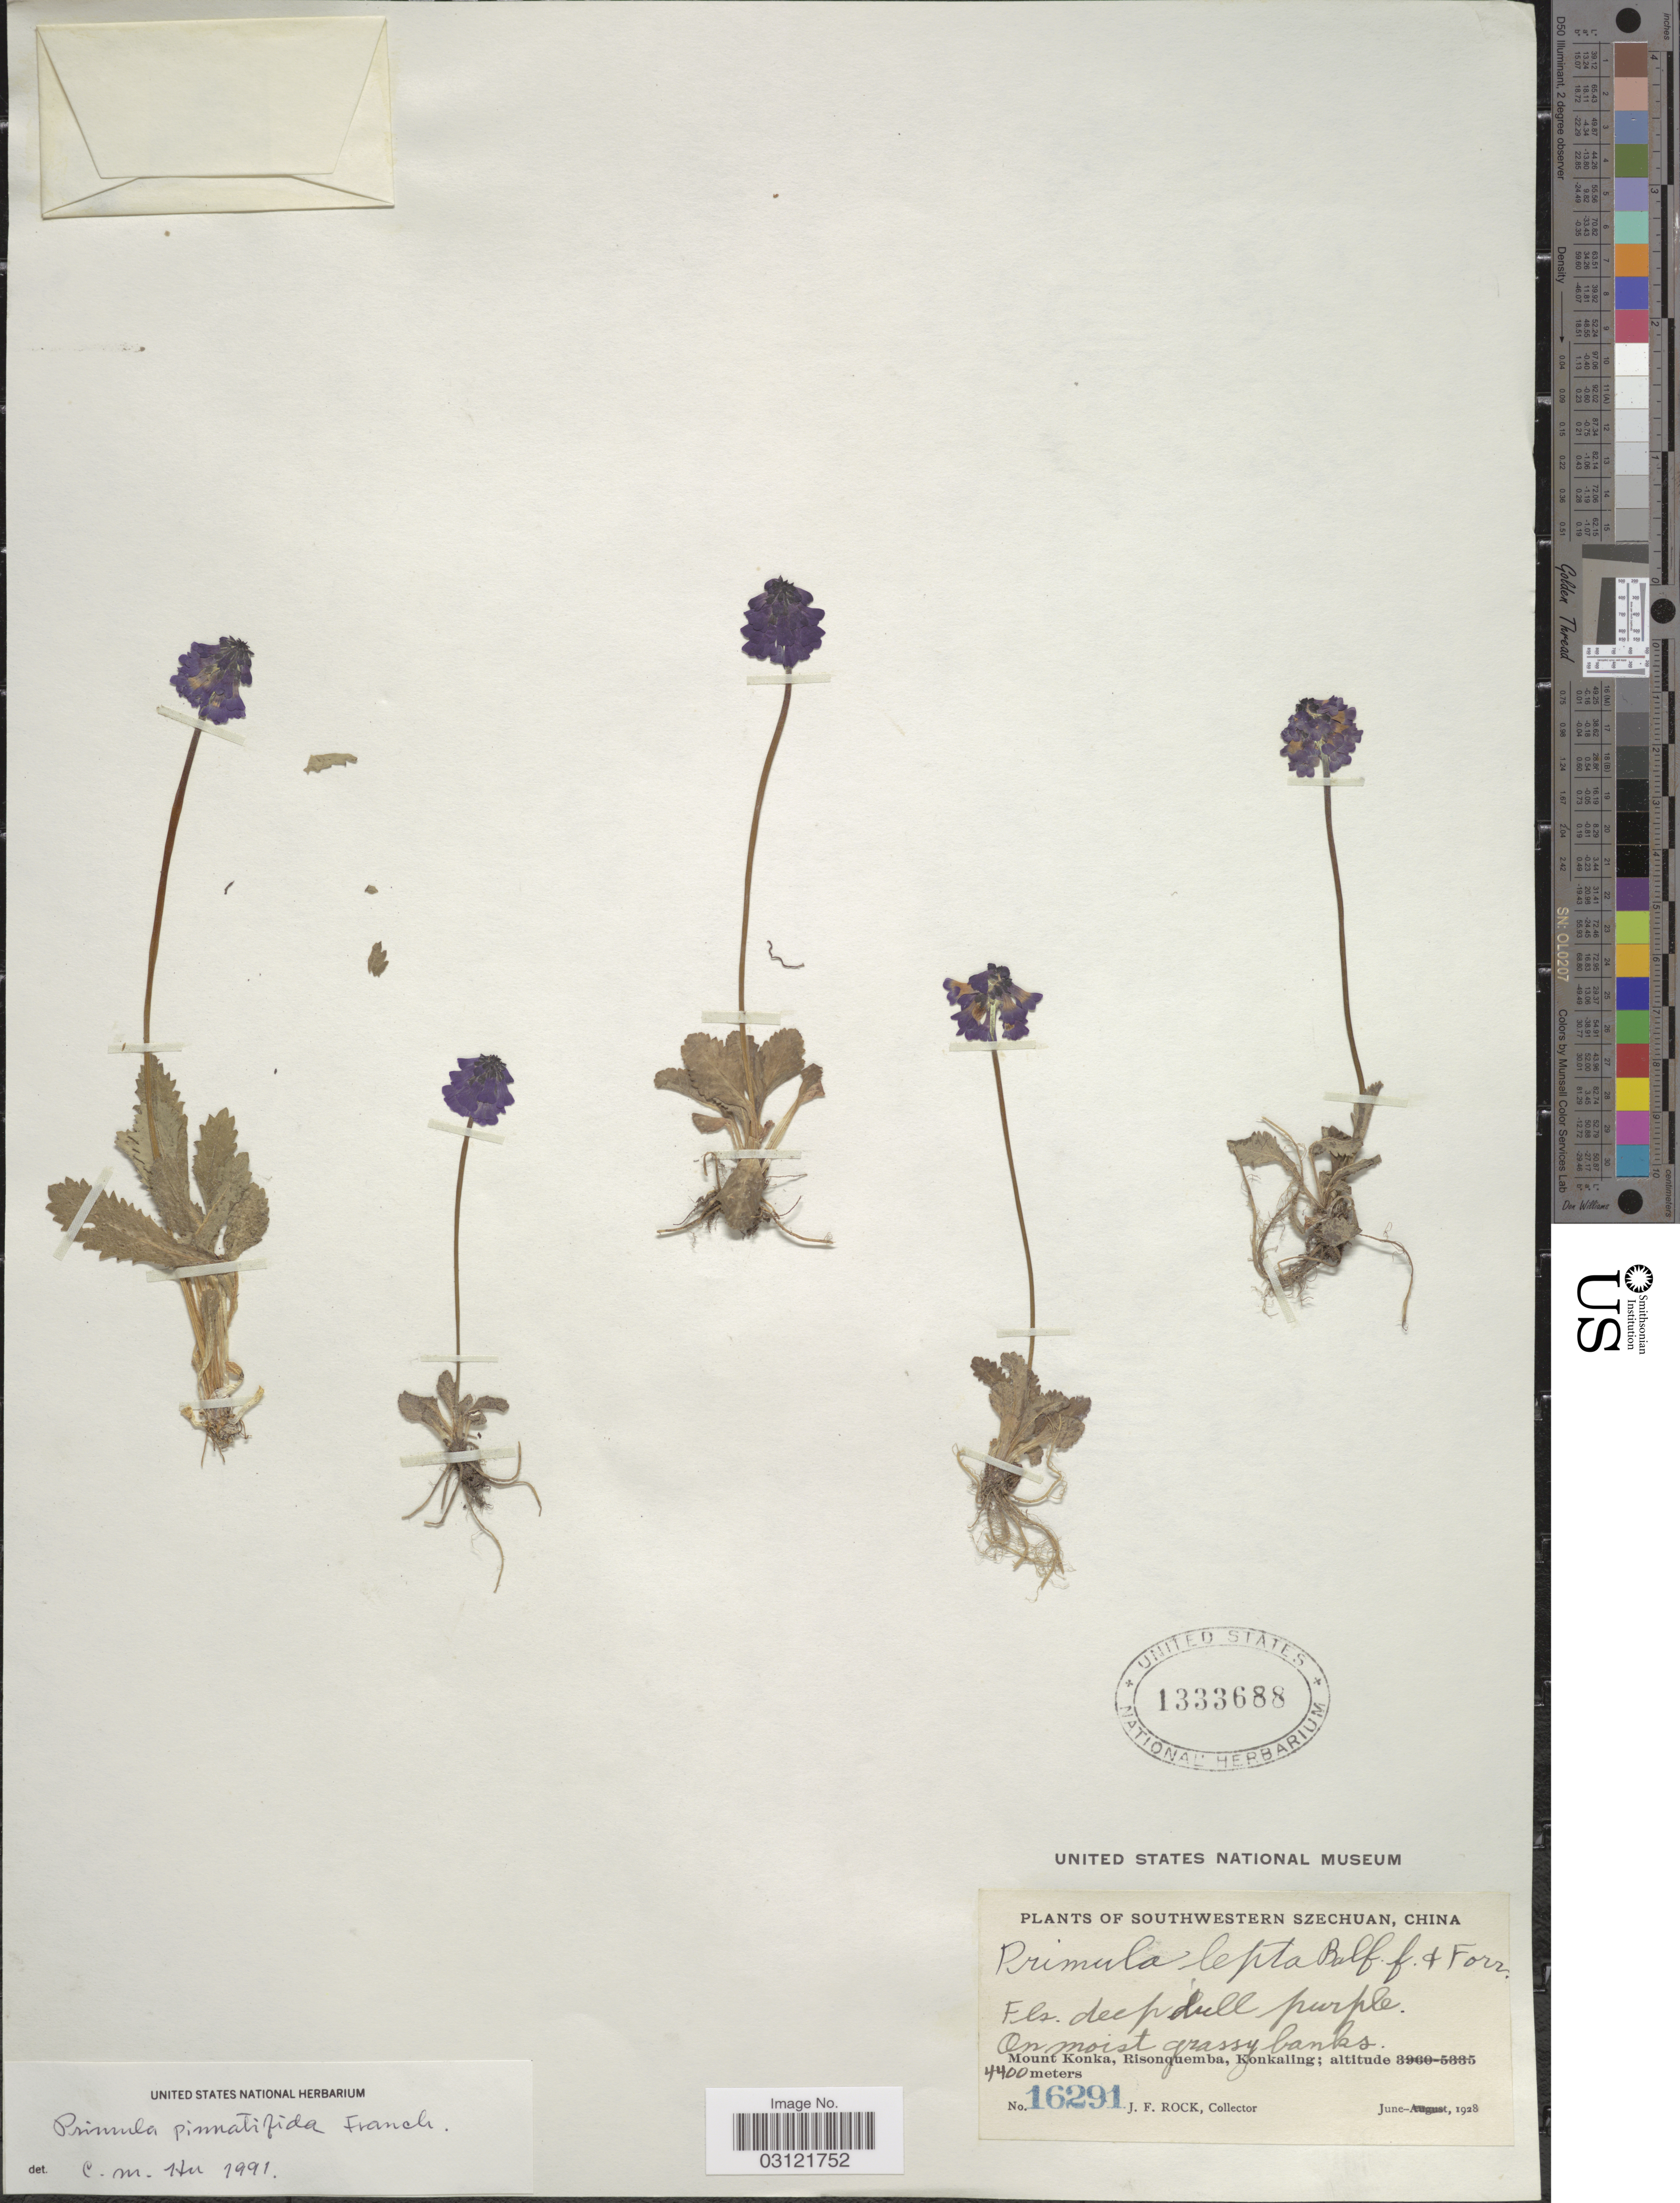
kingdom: Plantae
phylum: Tracheophyta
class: Magnoliopsida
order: Ericales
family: Primulaceae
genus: Primula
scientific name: Primula pinnatifida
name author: Franch.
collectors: J. Rock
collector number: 16291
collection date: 1928-06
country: China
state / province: Sichuan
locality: Southwestern Szechuan, Mount Konka, Risonquemba, Konkaling.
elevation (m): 4400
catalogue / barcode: US 1333688